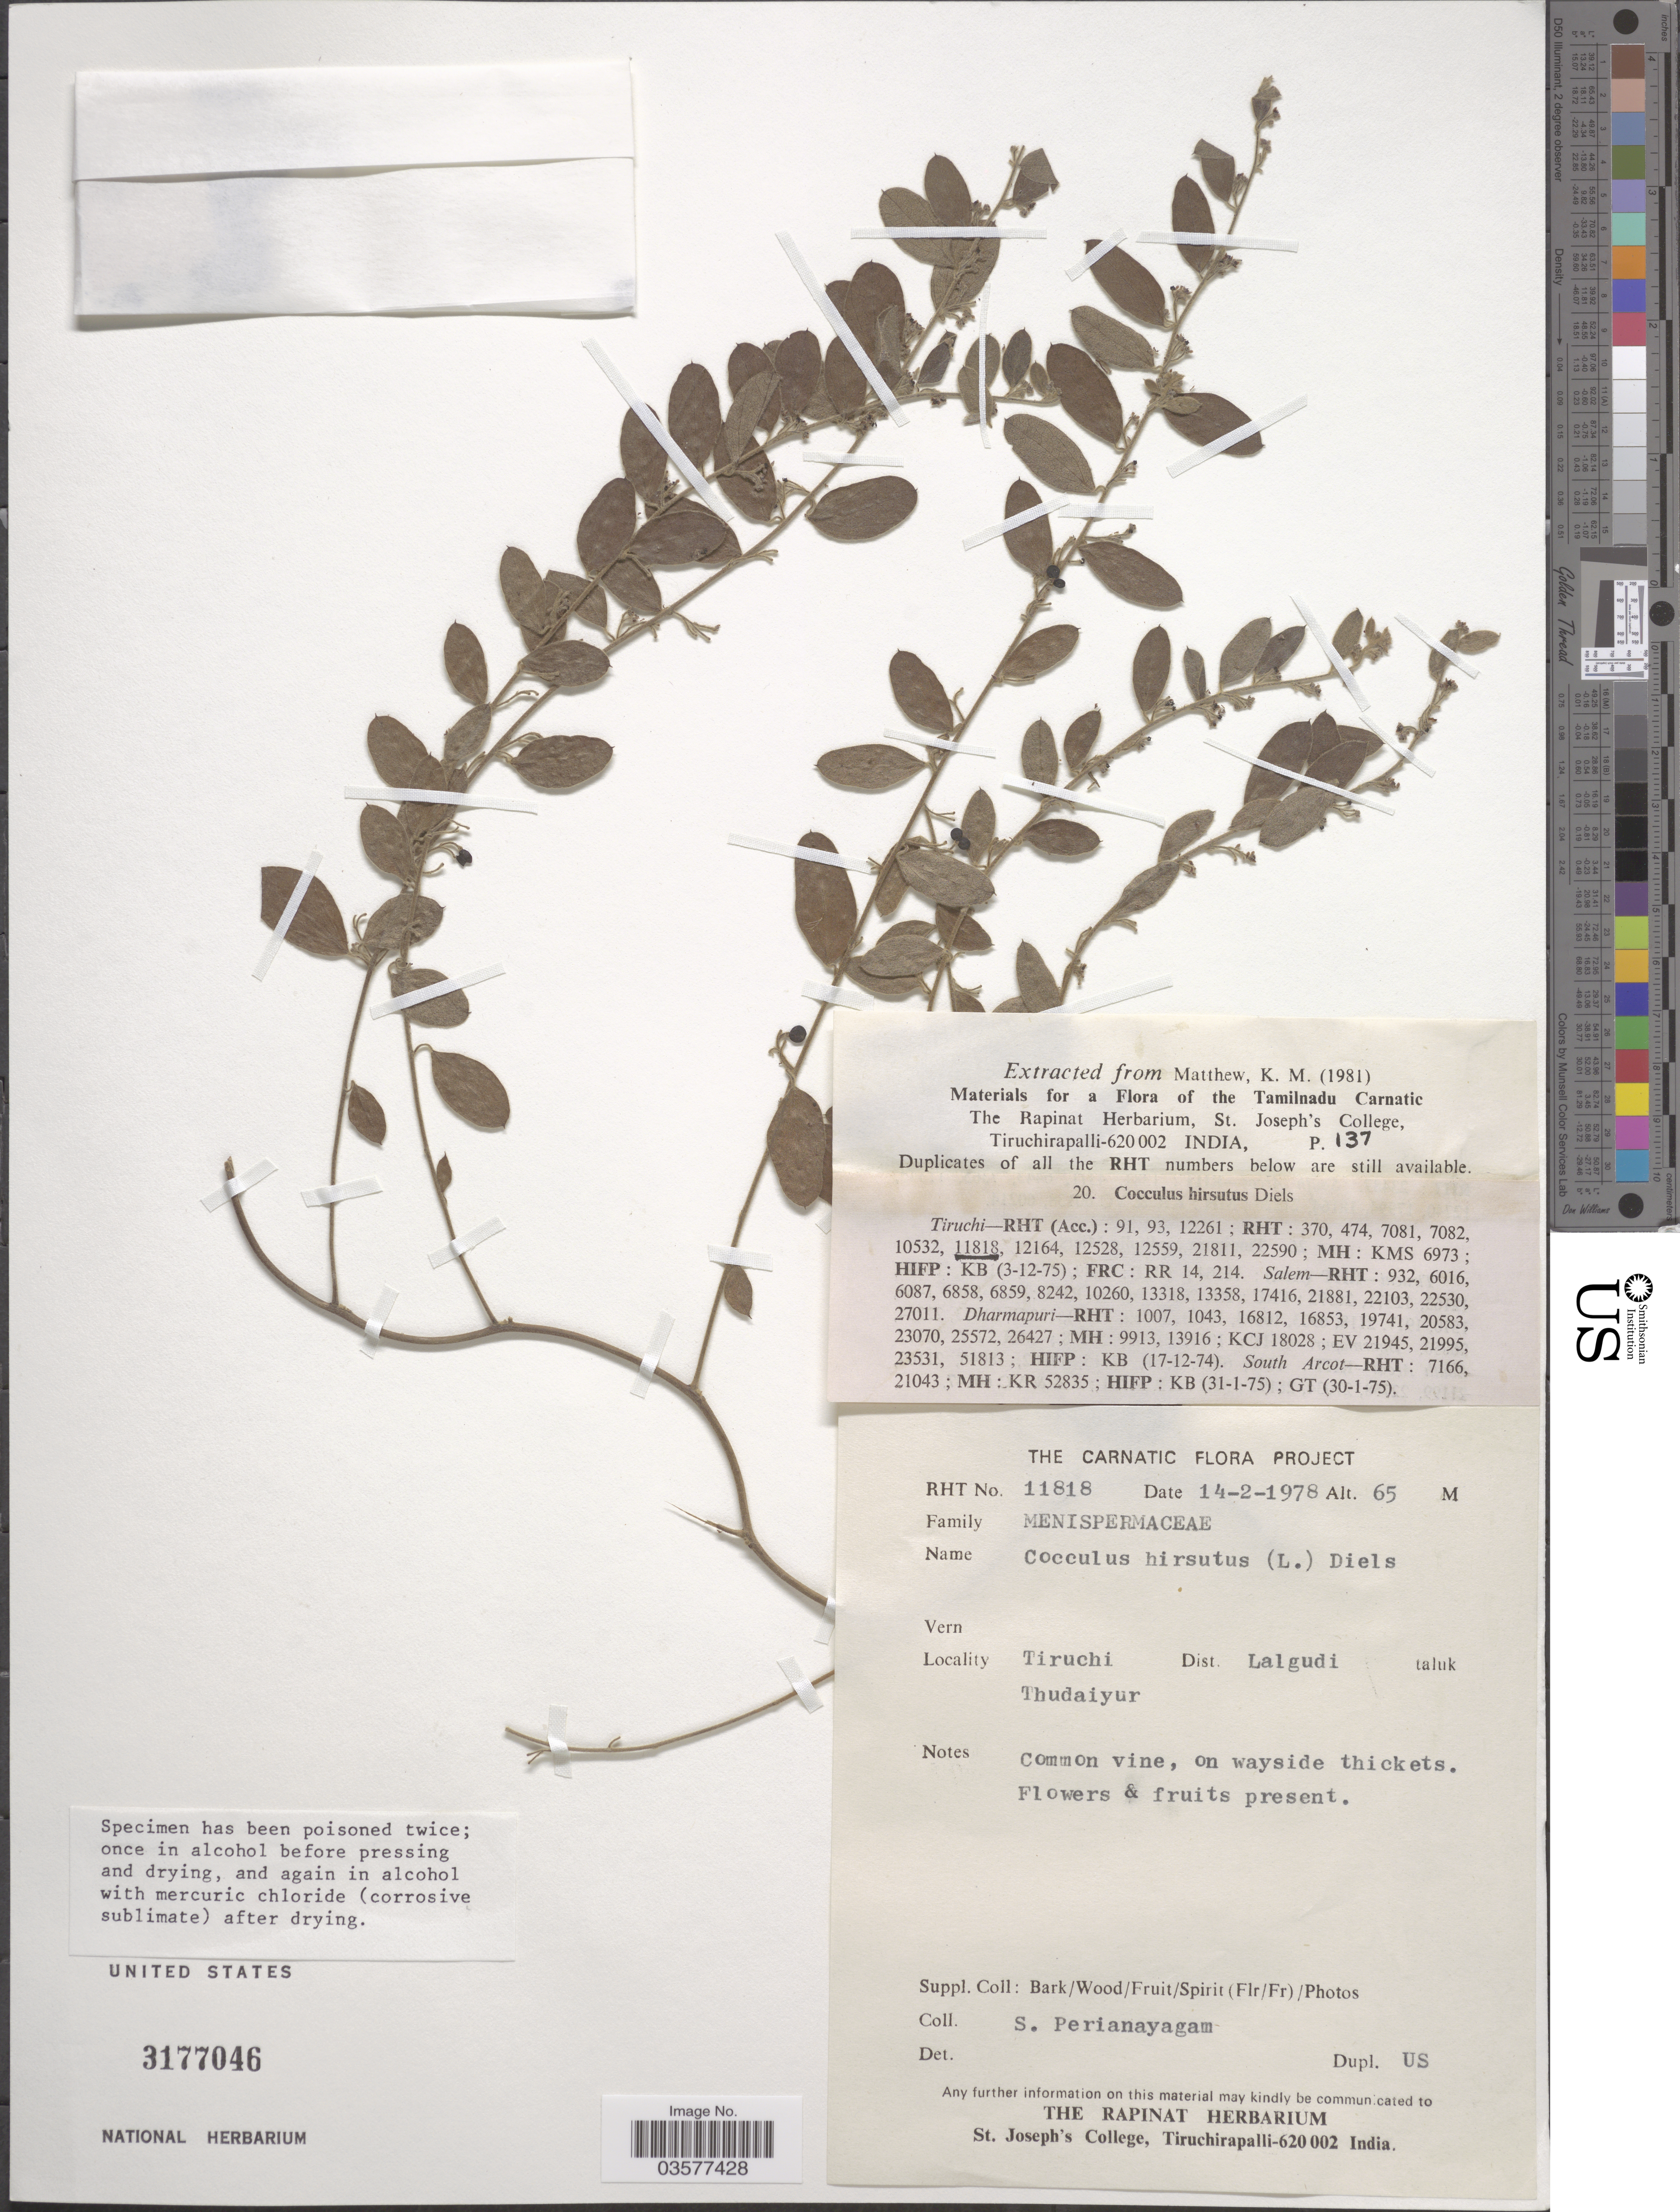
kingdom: Plantae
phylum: Tracheophyta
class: Magnoliopsida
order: Ranunculales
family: Menispermaceae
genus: Cocculus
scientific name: Cocculus hirsutus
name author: (L.) Diels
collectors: S. Perianayagam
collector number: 11818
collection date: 1978-02-14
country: India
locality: Tiruchi Dist. Lalgudi. Thudaiyur.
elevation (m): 65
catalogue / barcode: US 3177046